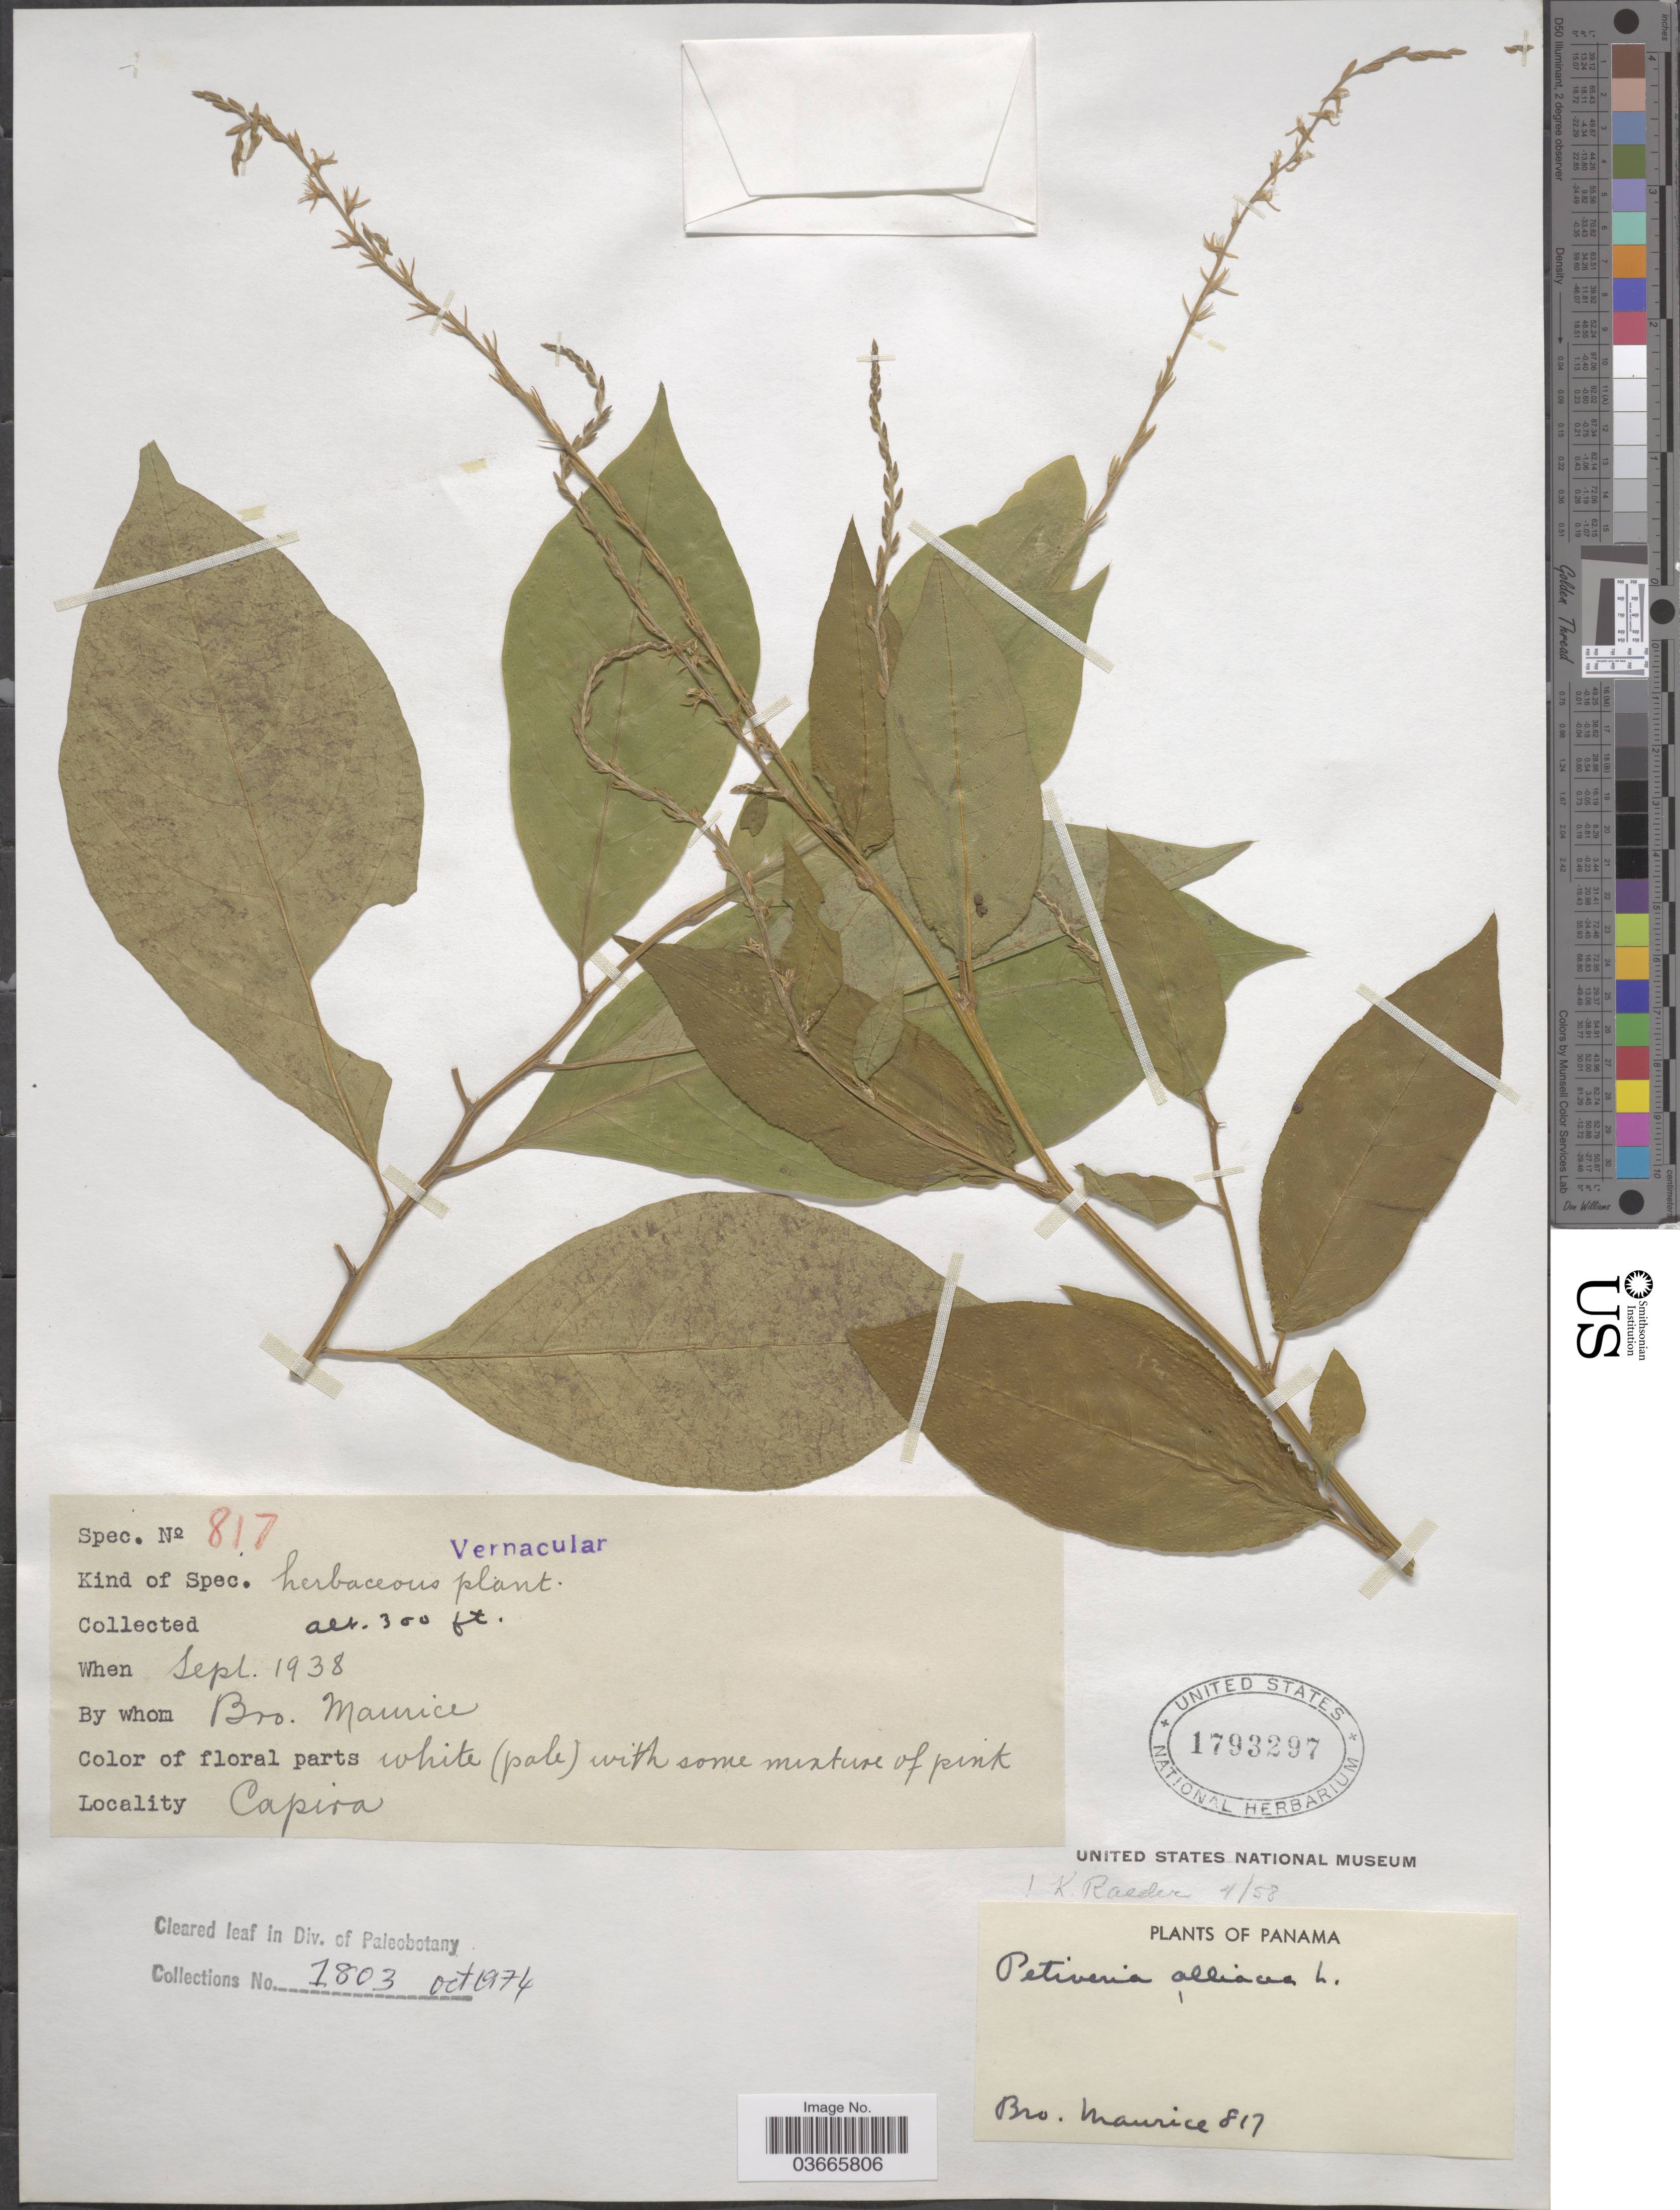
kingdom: Plantae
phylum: Tracheophyta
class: Magnoliopsida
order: Caryophyllales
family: Phytolaccaceae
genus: Petiveria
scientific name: Petiveria alliacea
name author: L.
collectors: B. Maurice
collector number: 817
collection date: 1938-09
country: Panama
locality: Capira.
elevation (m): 91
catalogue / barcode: US 1793297